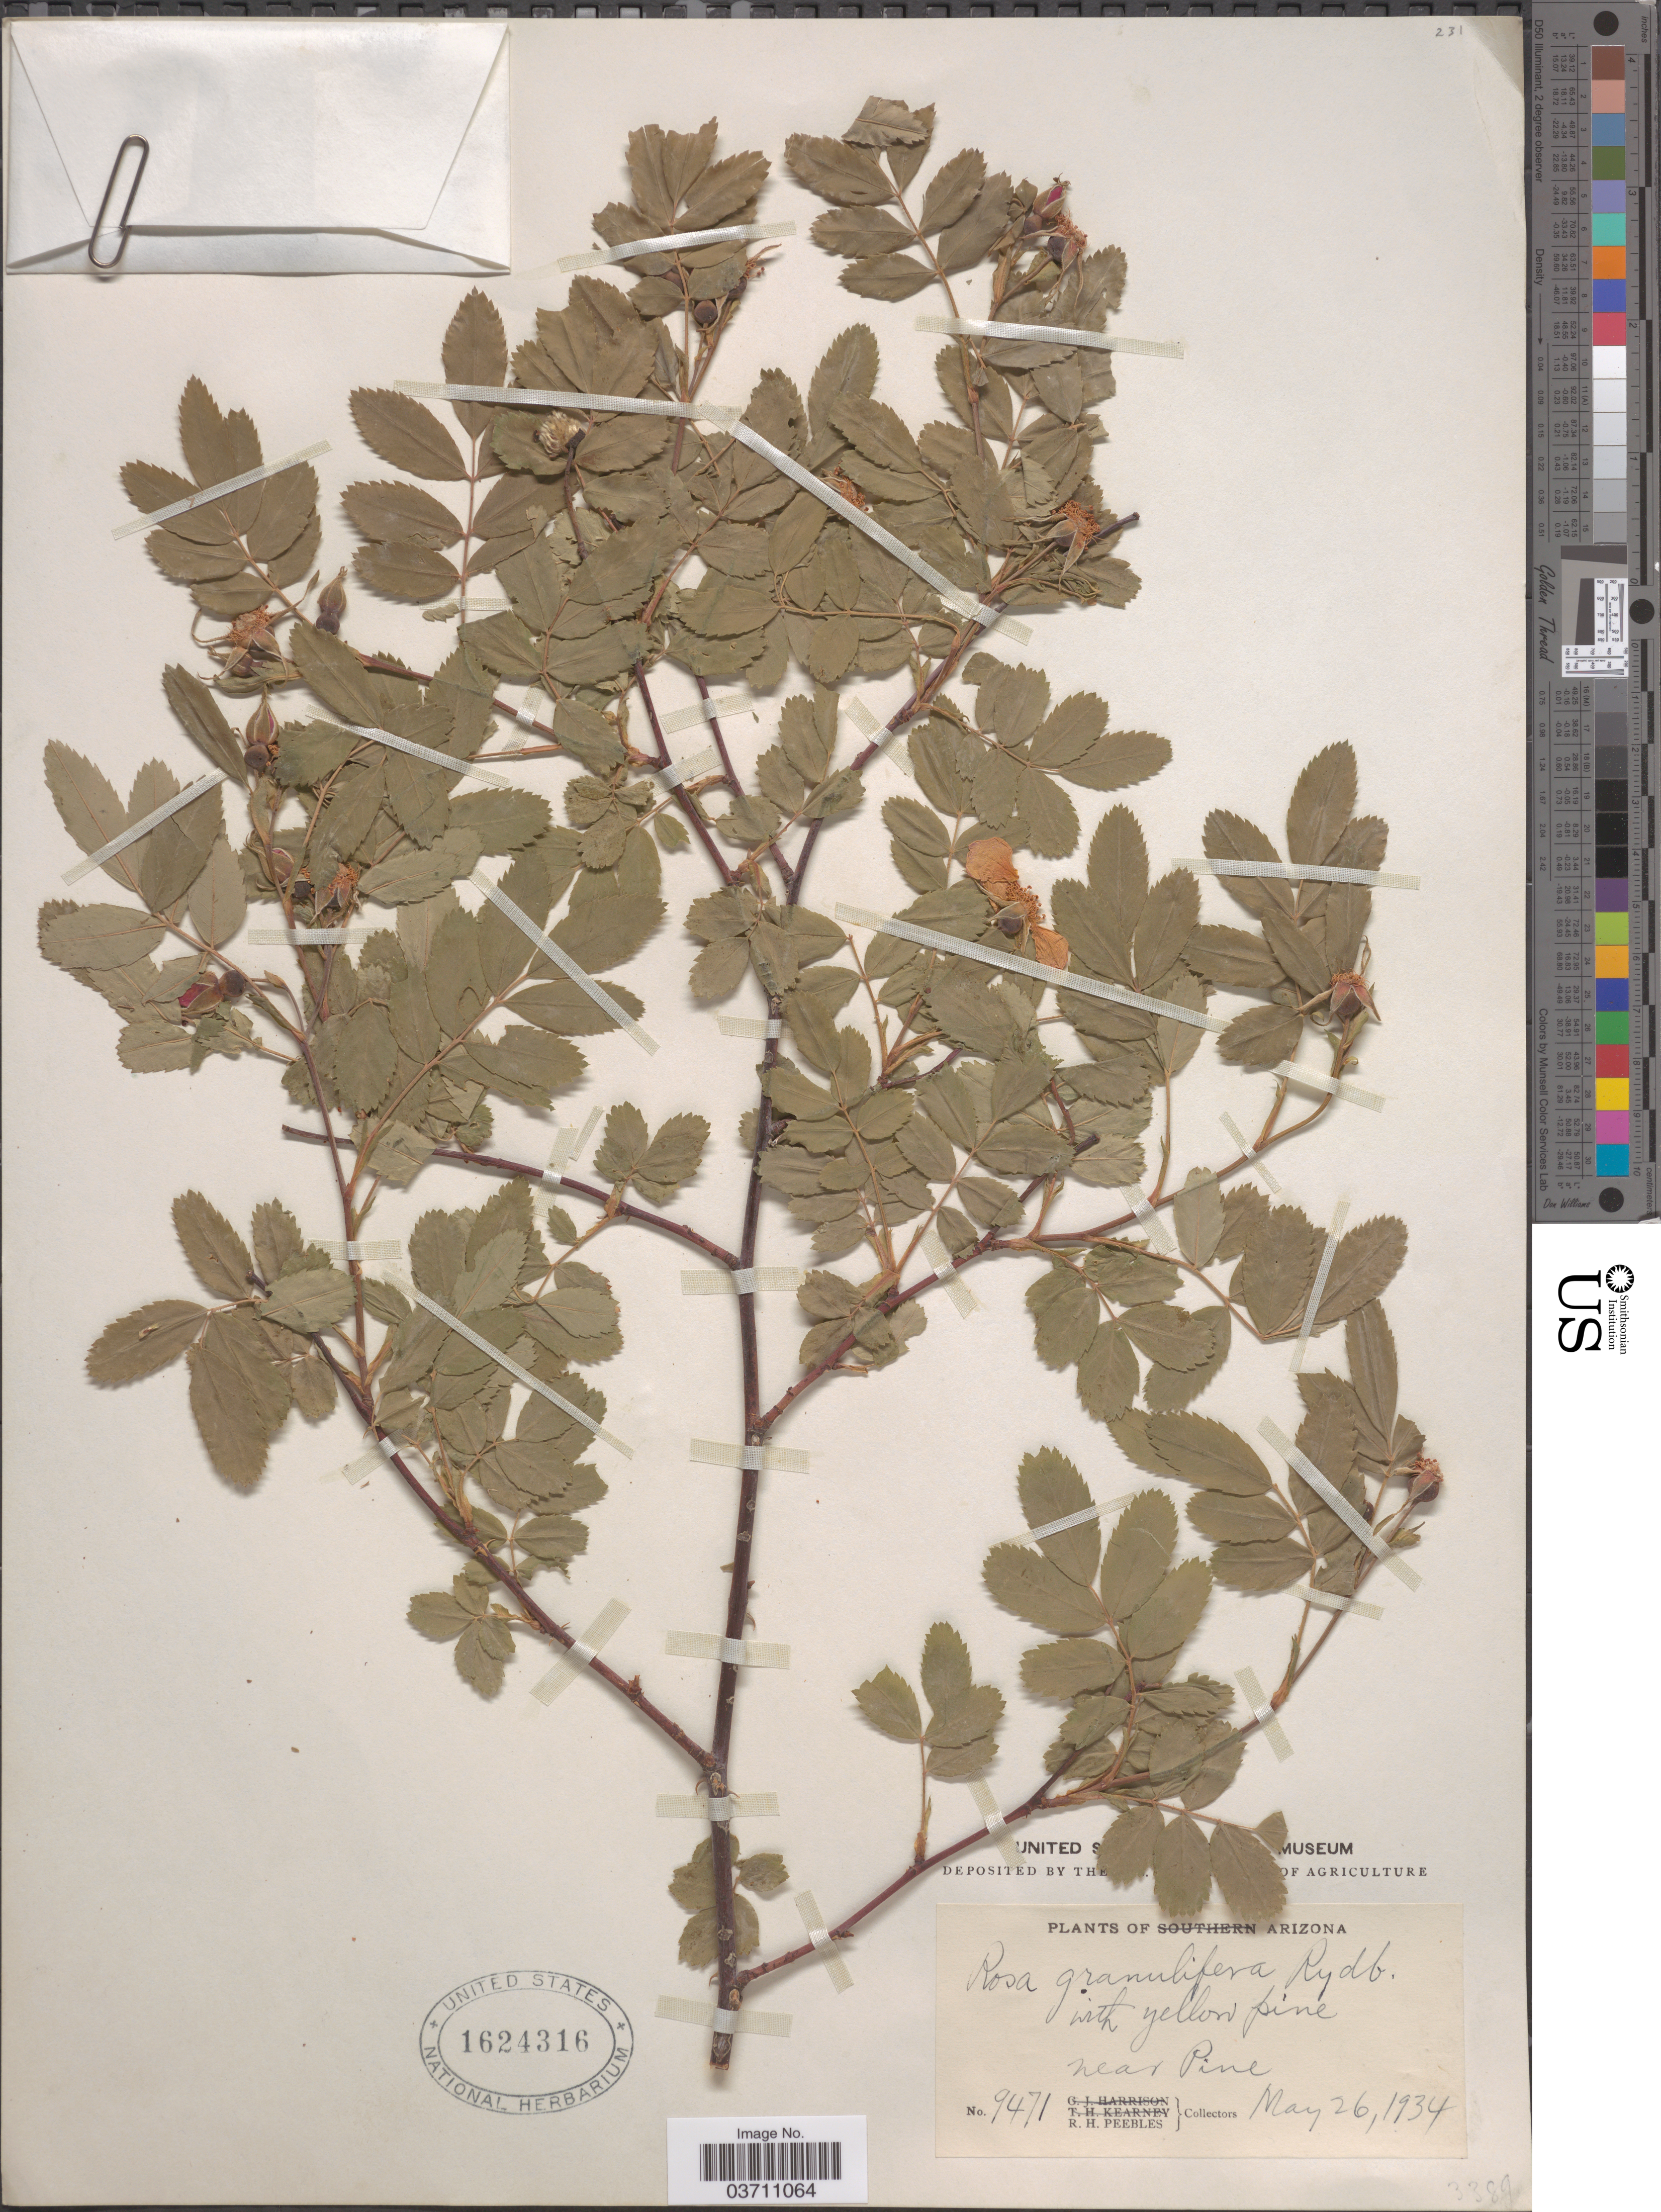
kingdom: Plantae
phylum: Tracheophyta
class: Magnoliopsida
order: Rosales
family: Rosaceae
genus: Rosa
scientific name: Rosa granulifera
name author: Rydb.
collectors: R. H. Peebles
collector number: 9471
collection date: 1934-05-26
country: United States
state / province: Arizona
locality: Near Pine.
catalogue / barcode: US 1624316